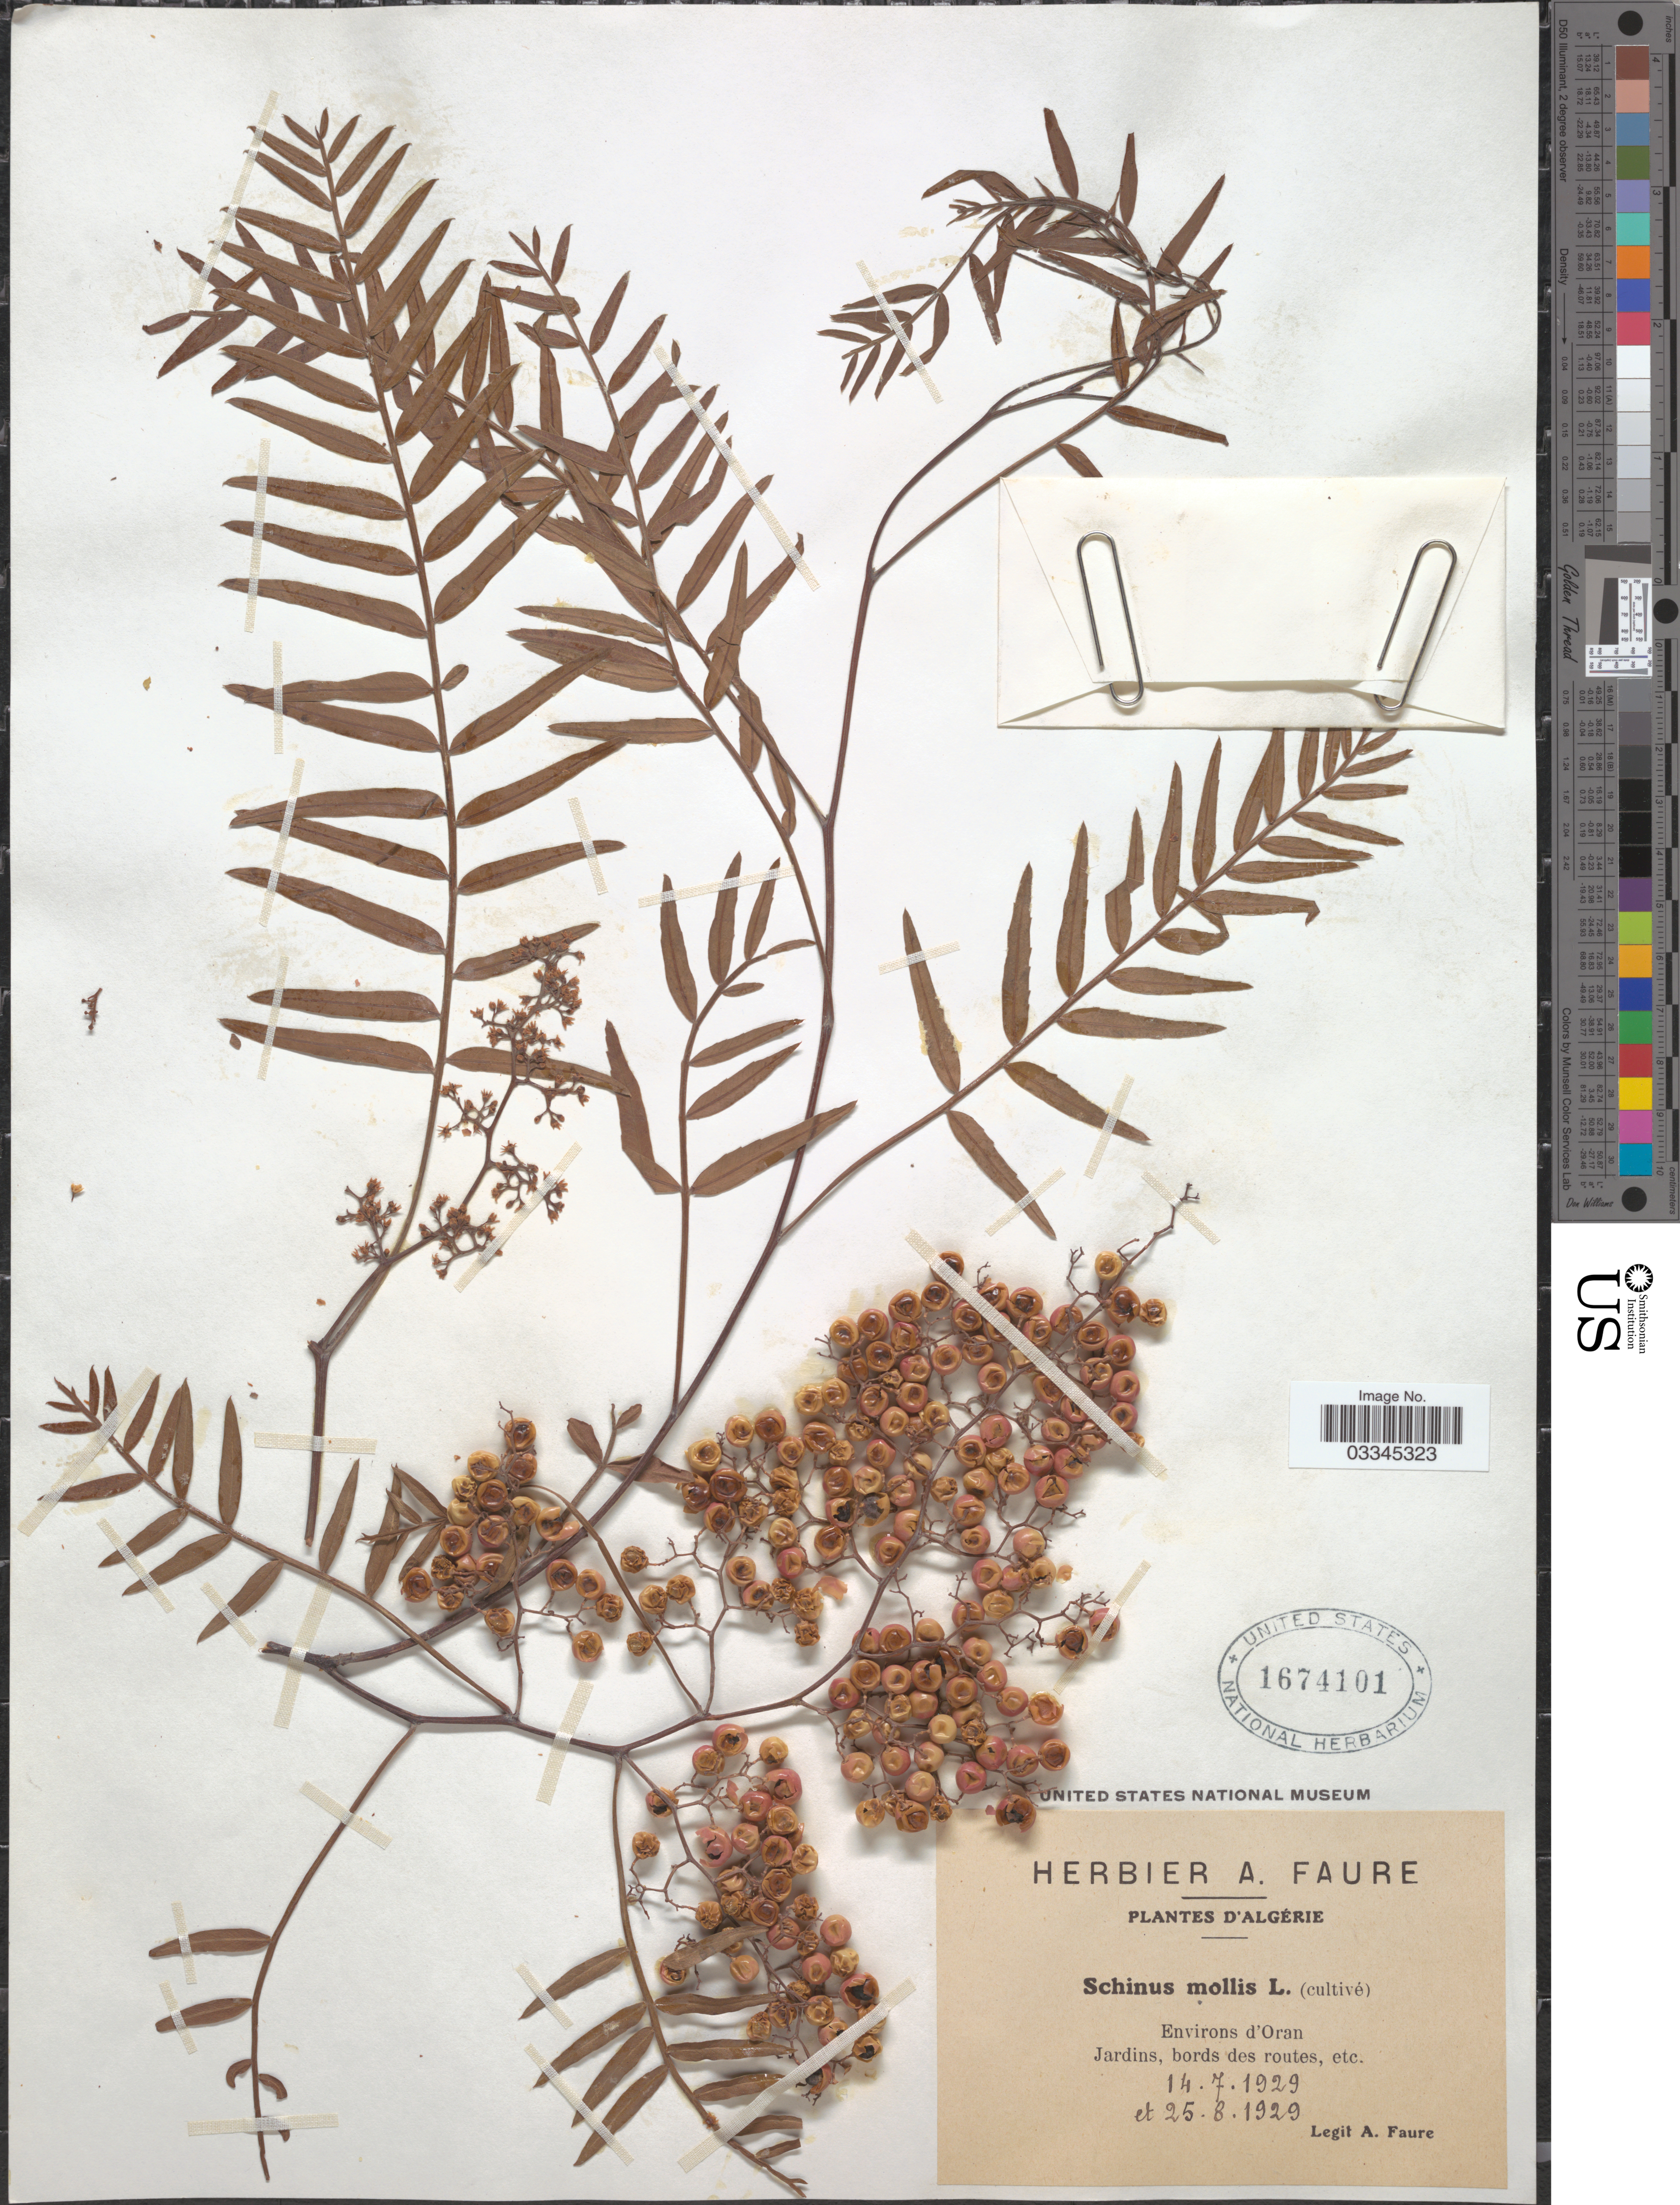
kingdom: Plantae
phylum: Tracheophyta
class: Magnoliopsida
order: Sapindales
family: Anacardiaceae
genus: Schinus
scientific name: Schinus molle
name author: L.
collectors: A. Faure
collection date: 1929-07-14/1929-08-25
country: Algeria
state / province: Oran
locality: Environs d'Oran. Jardins, bords des routes.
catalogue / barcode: US 1674101